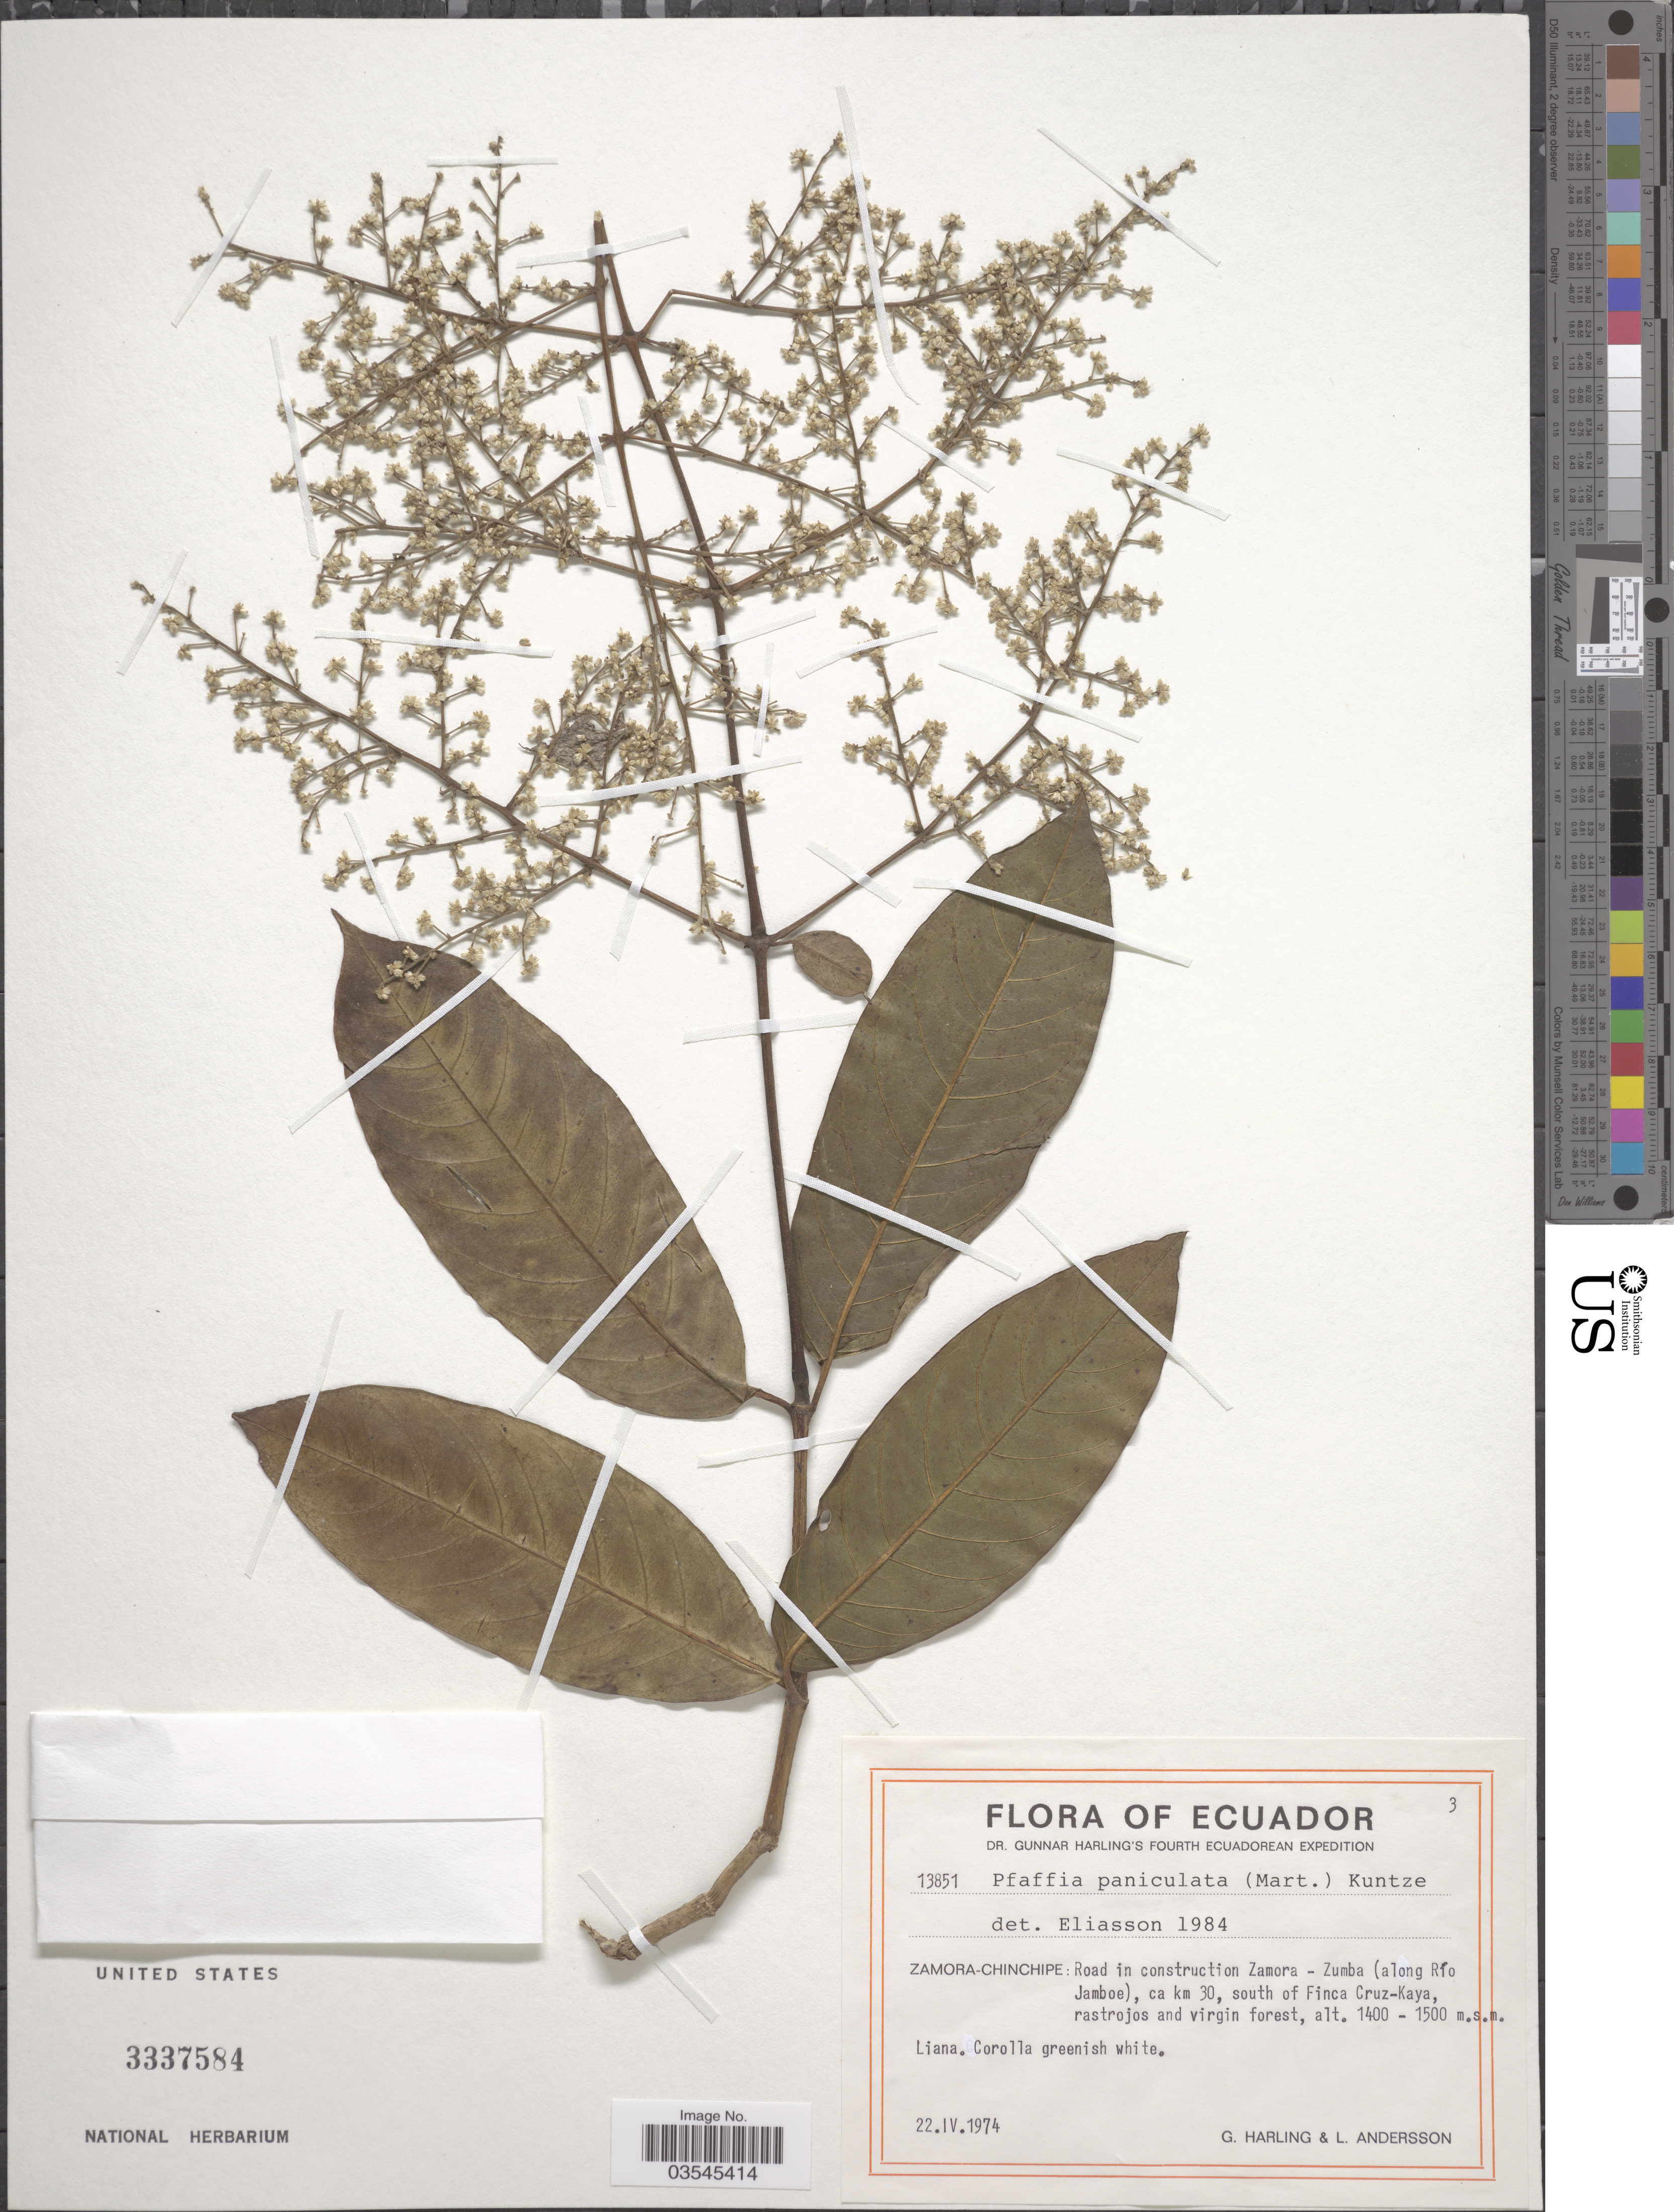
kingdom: Plantae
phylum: Tracheophyta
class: Magnoliopsida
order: Caryophyllales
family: Amaranthaceae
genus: Pfaffia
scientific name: Pfaffia paniculata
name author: (Mart.) Kuntze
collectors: G. Harling & L. Andersson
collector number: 13851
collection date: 1974-04-22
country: Ecuador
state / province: Zamora-Chinchipe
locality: Road in construction Zamora - Zumba (along Río Jamboe), ca km 30, south of Finca Cruz-Kaya.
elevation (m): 1400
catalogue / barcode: US 3337584